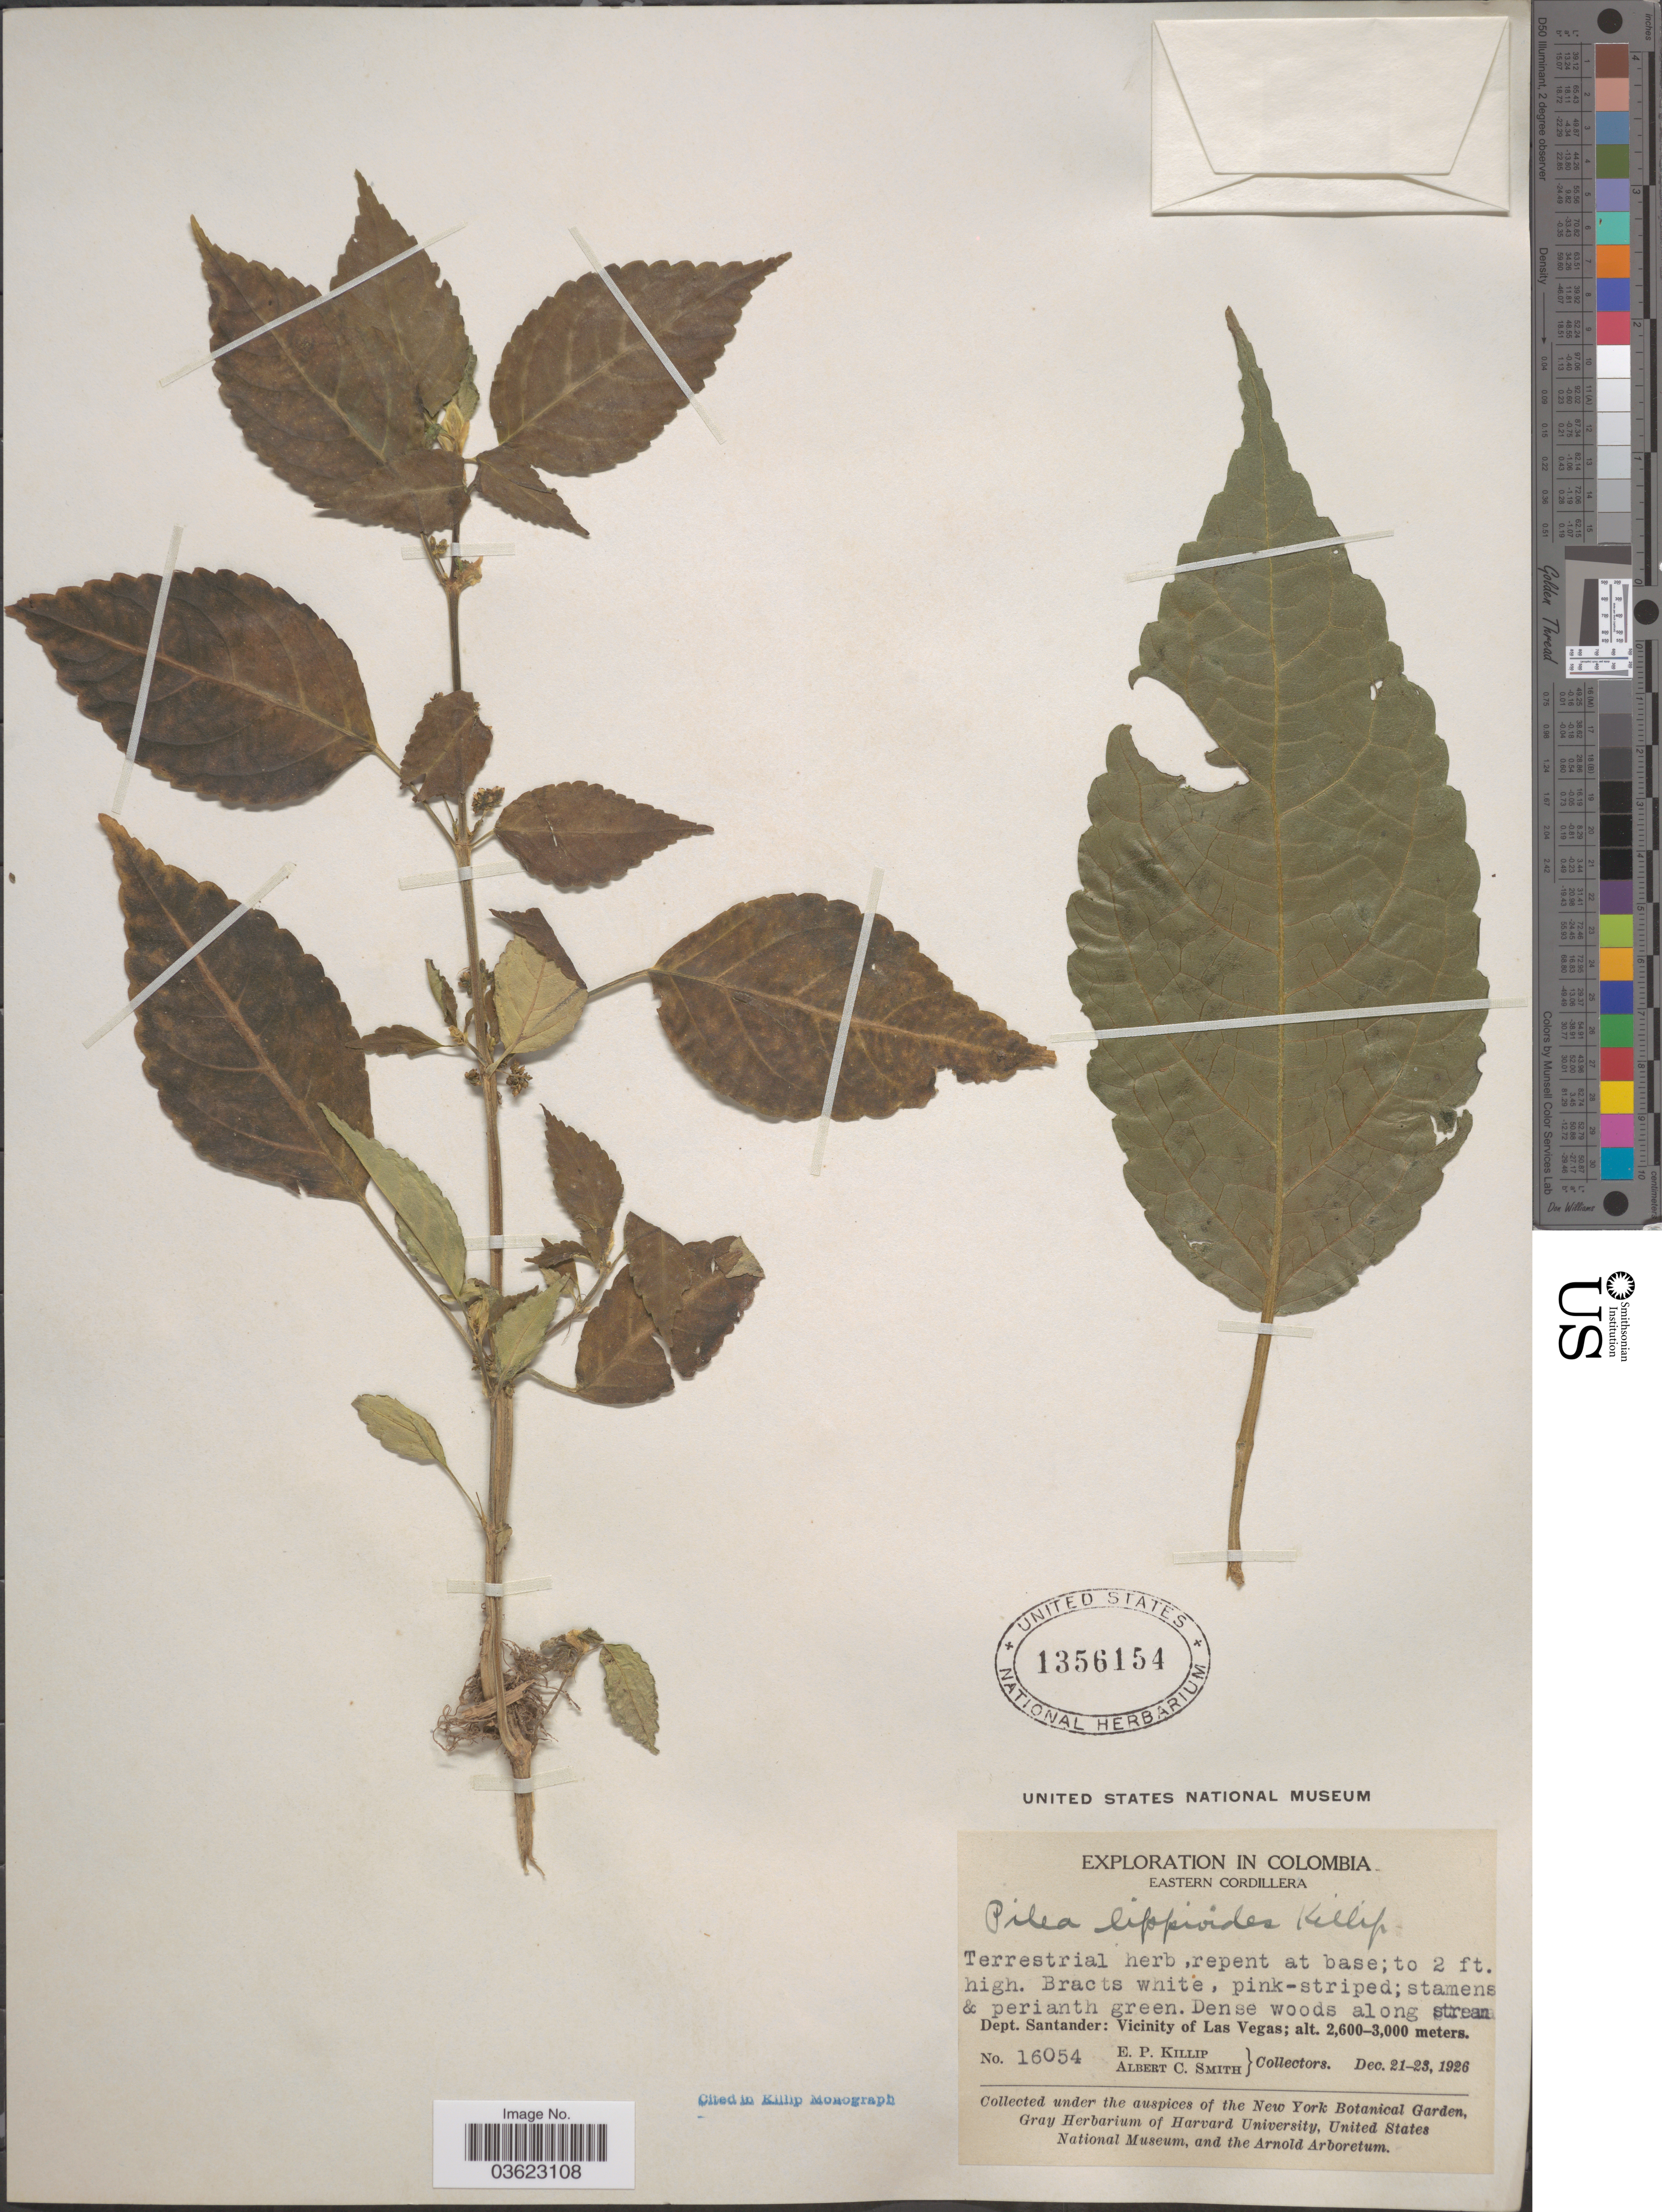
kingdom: Plantae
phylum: Tracheophyta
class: Magnoliopsida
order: Rosales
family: Urticaceae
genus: Pilea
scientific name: Pilea lippioides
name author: Killip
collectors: E. P. Killip & A. C. Smith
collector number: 16054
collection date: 1926-12-21/1926-12-23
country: Colombia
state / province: Santander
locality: Eastern Cordillera. Dept. Santander: Vicinity of Las Vegas.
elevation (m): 2600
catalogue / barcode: US 1356154